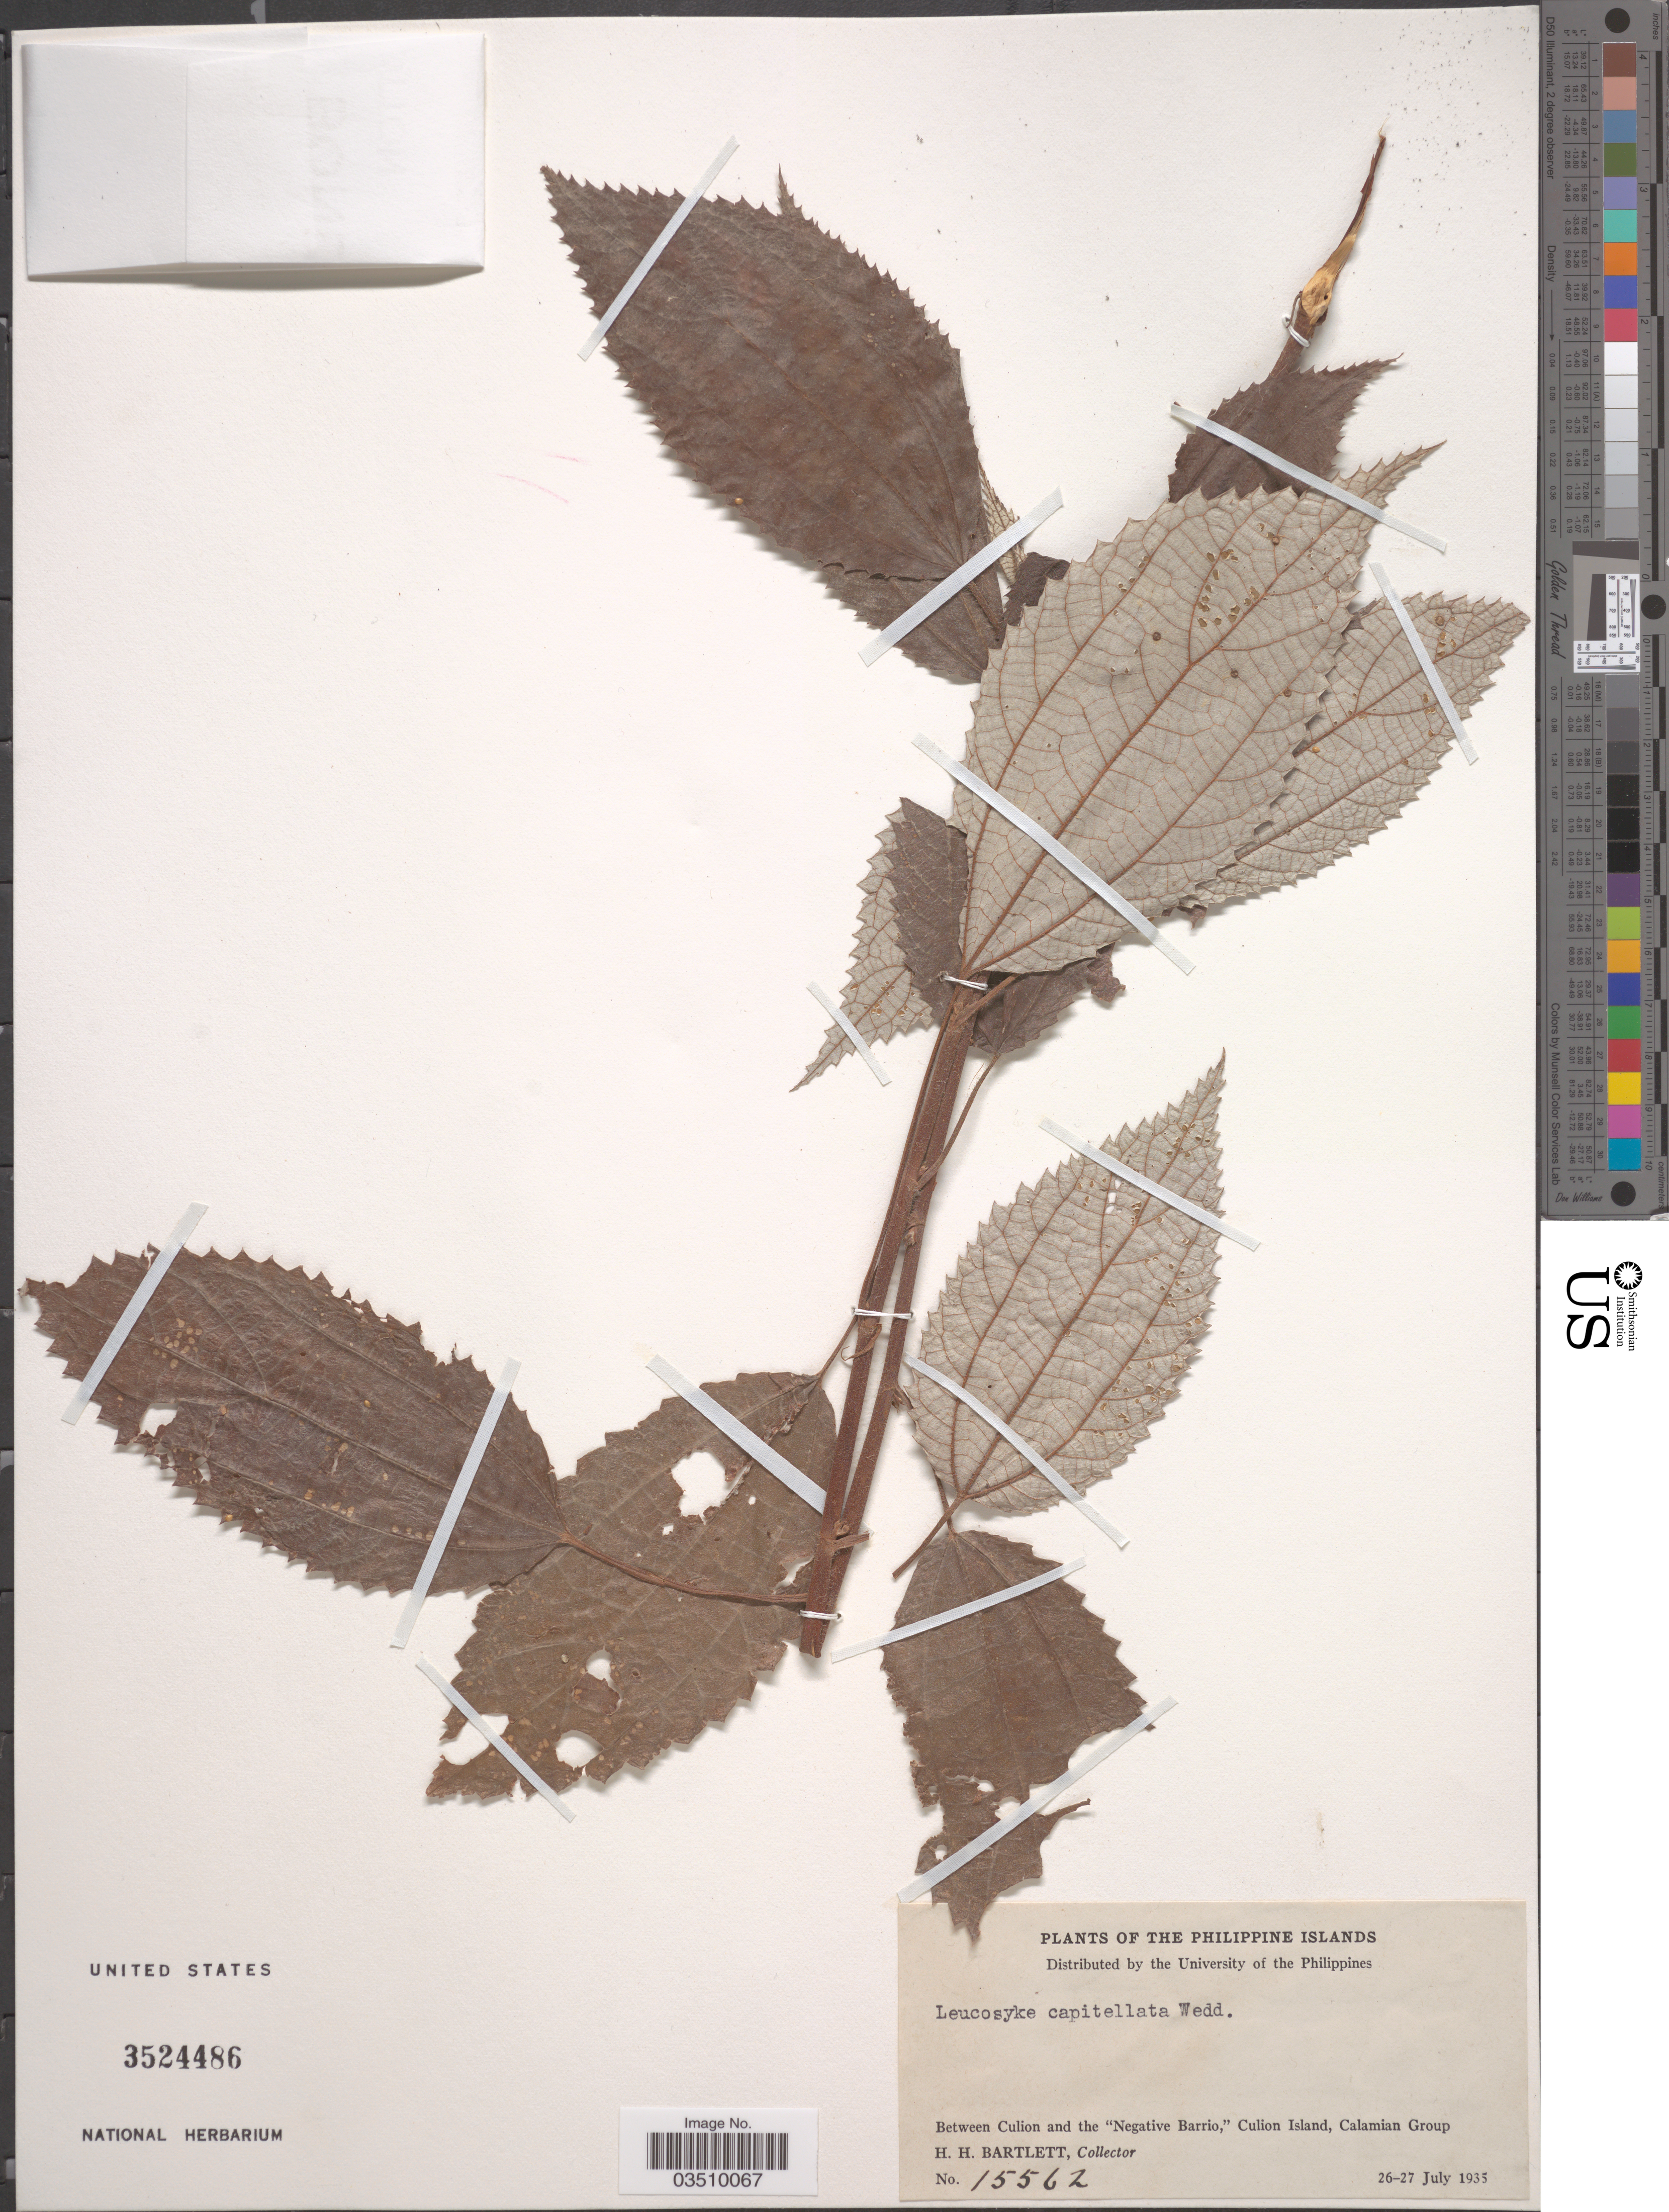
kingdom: Plantae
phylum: Tracheophyta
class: Magnoliopsida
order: Rosales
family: Urticaceae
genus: Leucosyke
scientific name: Leucosyke capitellata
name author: (Poir.) Wedd.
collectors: H. H. Bartlett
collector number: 15562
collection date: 1935-07-26/1935-07-27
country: Philippines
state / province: Mimaropa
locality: Between Culion and the "Negative Barrio," Culion Island,Calamian Group.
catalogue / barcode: US 3524486